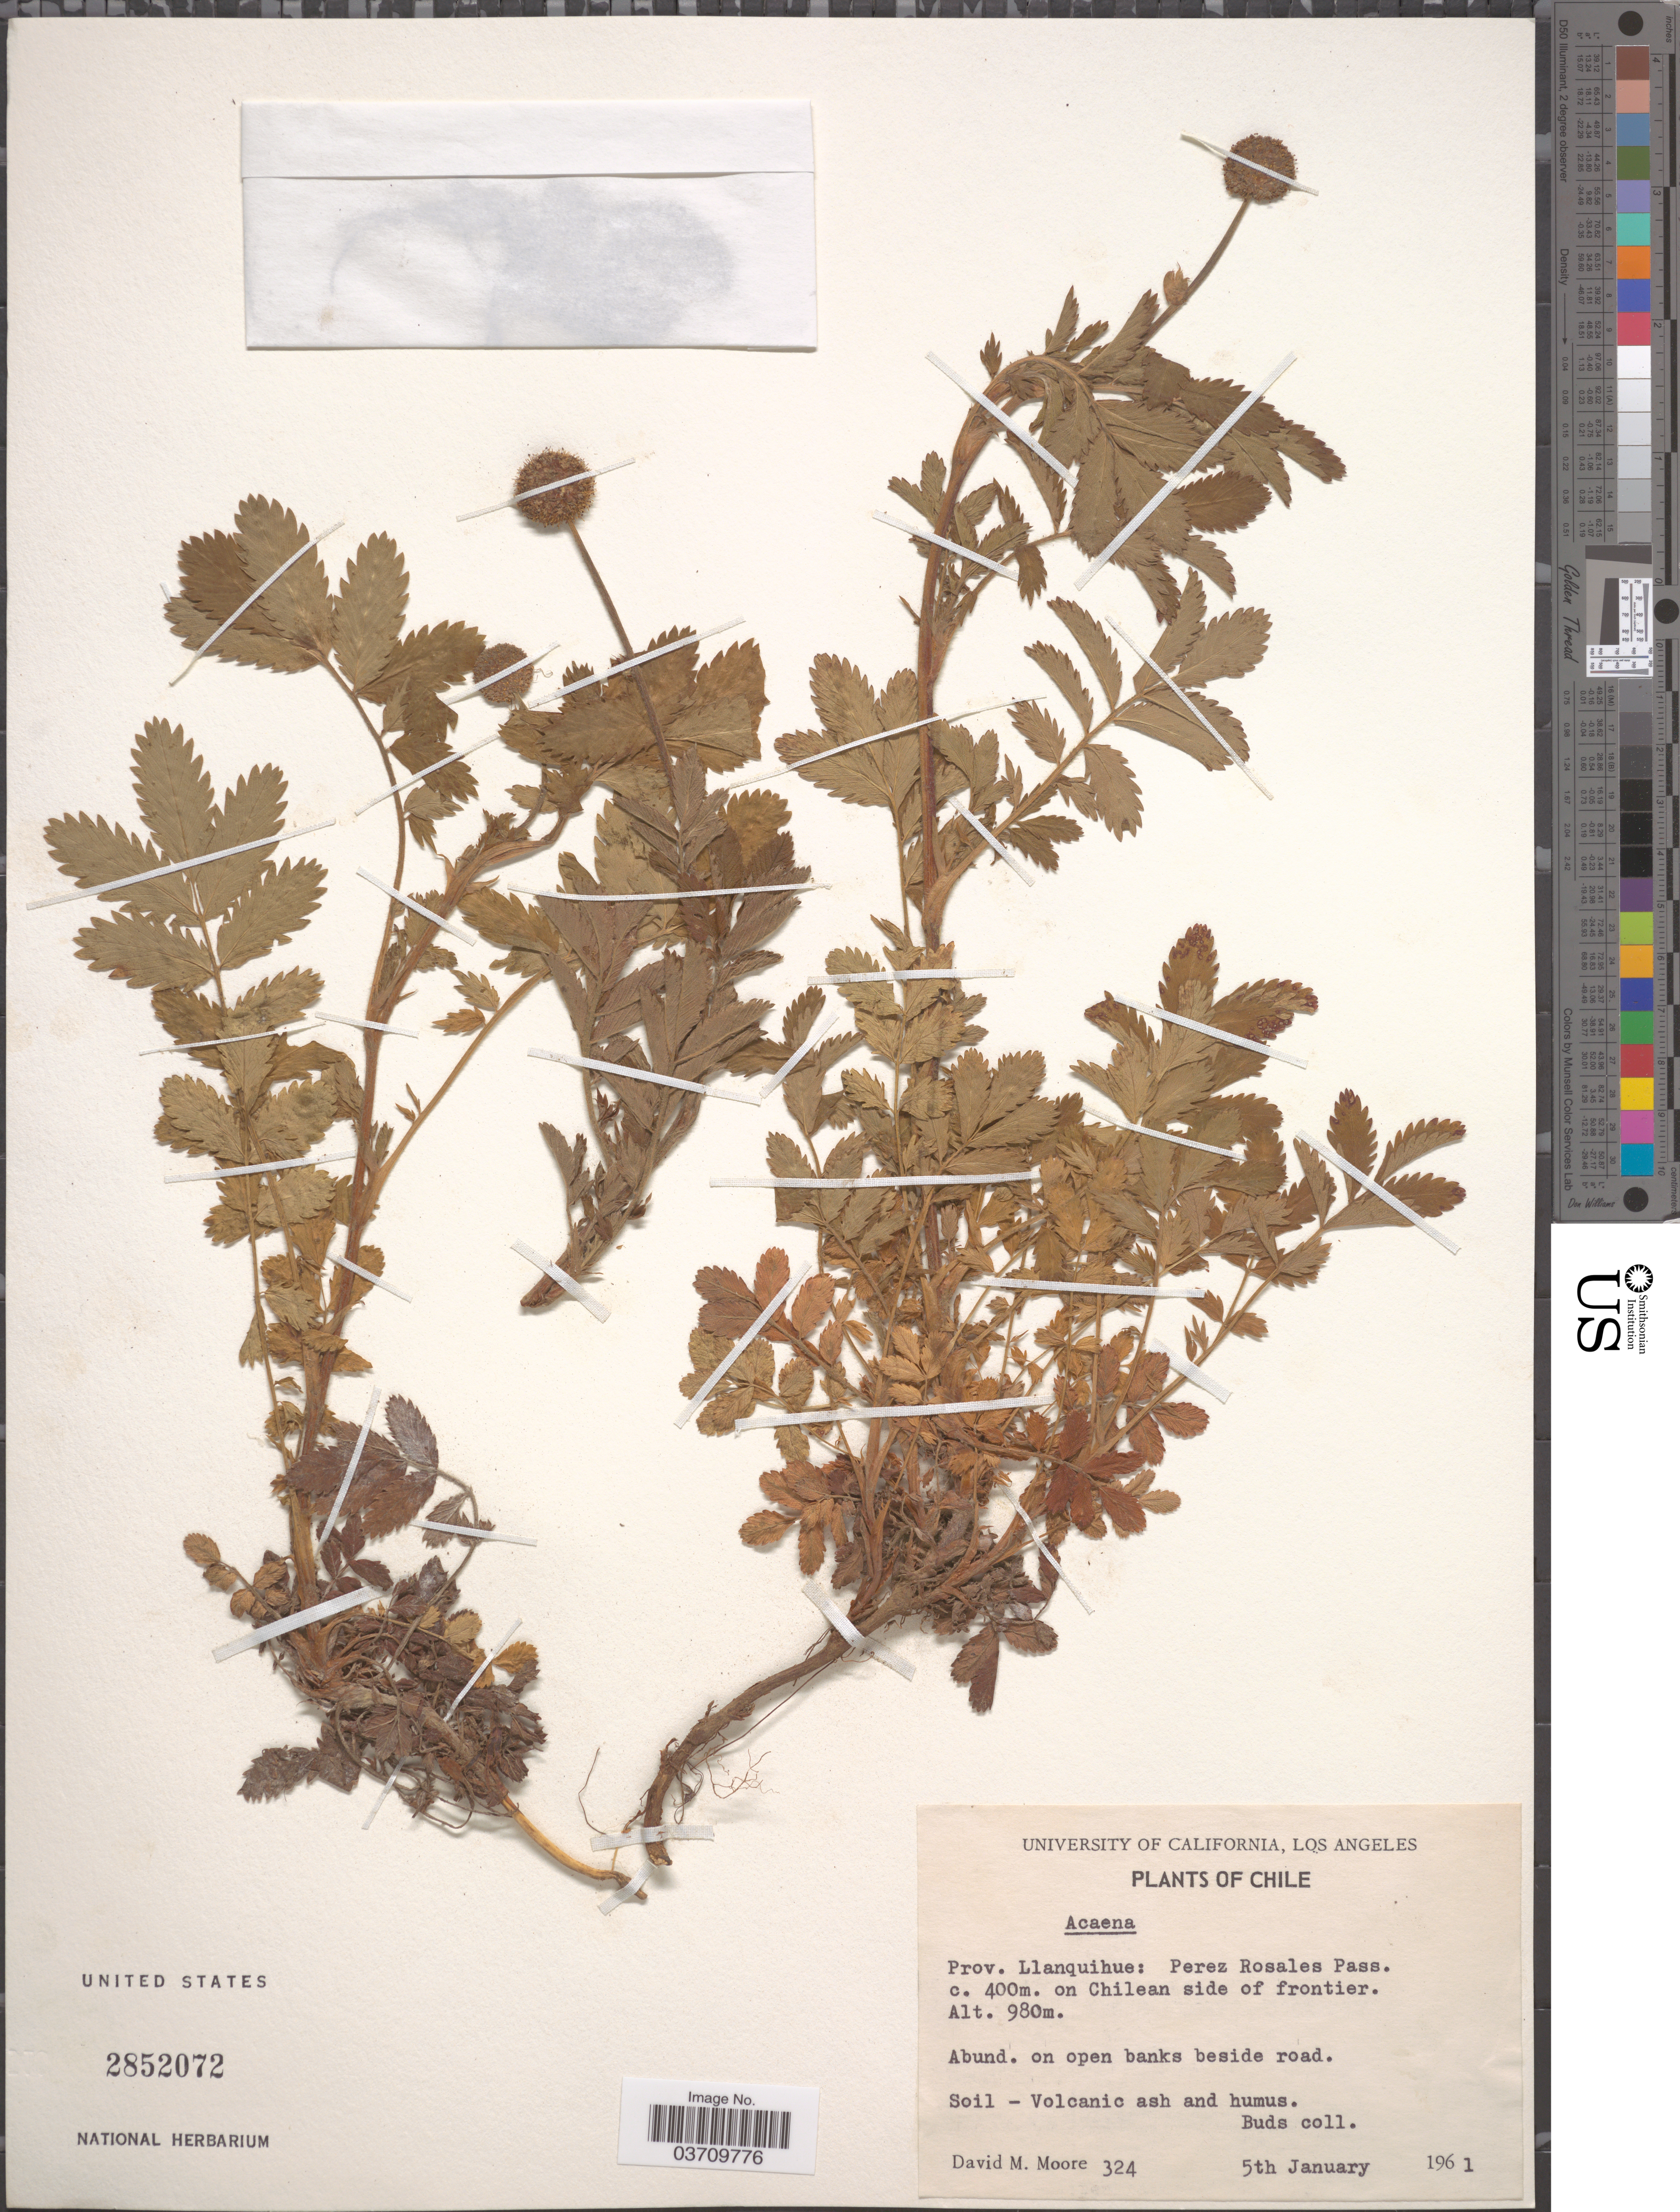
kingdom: Plantae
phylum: Tracheophyta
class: Magnoliopsida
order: Rosales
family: Rosaceae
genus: Acaena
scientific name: Acaena sp.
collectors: D. Moore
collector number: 324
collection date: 1961-01-05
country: Chile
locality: Prov. Llanquihue: Perez Rosales Pass. c. 400m. on Chilean side of frontier.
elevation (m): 980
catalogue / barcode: US 2852072